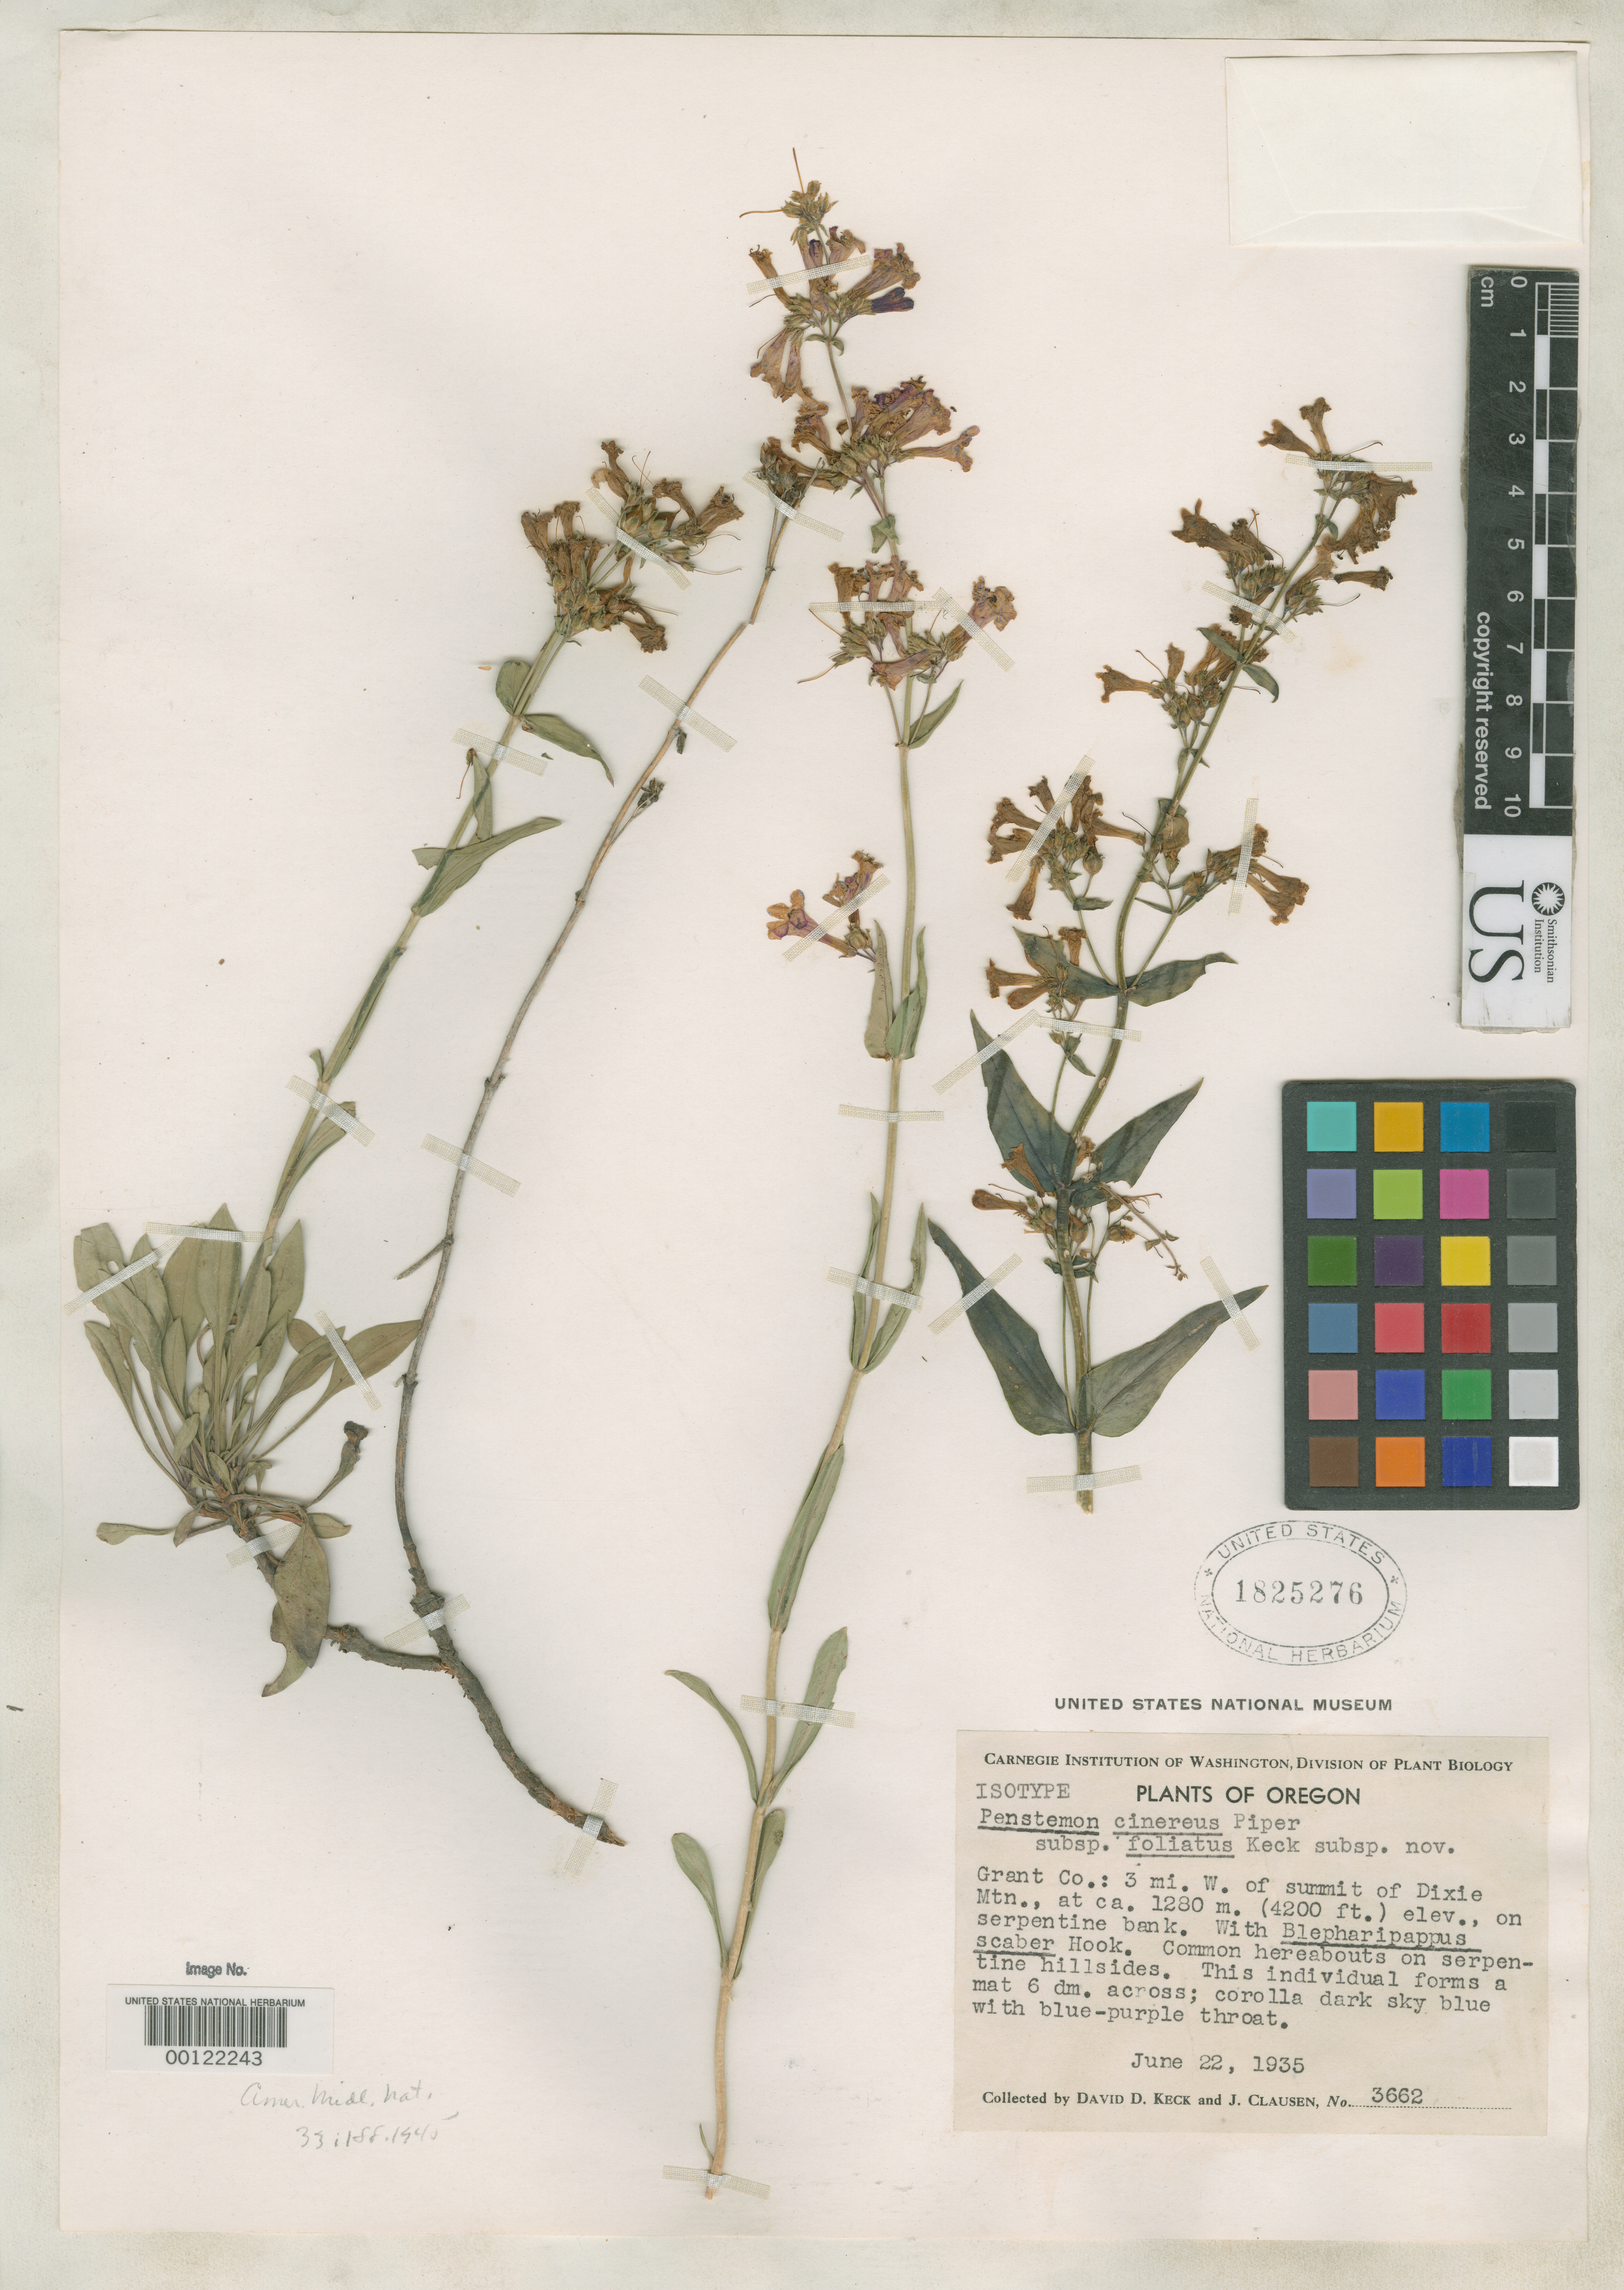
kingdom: Plantae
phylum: Tracheophyta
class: Magnoliopsida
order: Lamiales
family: Plantaginaceae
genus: Penstemon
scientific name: Penstemon cinereus subsp. foliatus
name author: D.D. Keck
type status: Isotype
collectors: D. D. Keck & J. C. Clausen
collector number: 3662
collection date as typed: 22 Jun 1935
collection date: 1935-06-22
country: United States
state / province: Oregon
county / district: Grant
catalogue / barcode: US 1825276